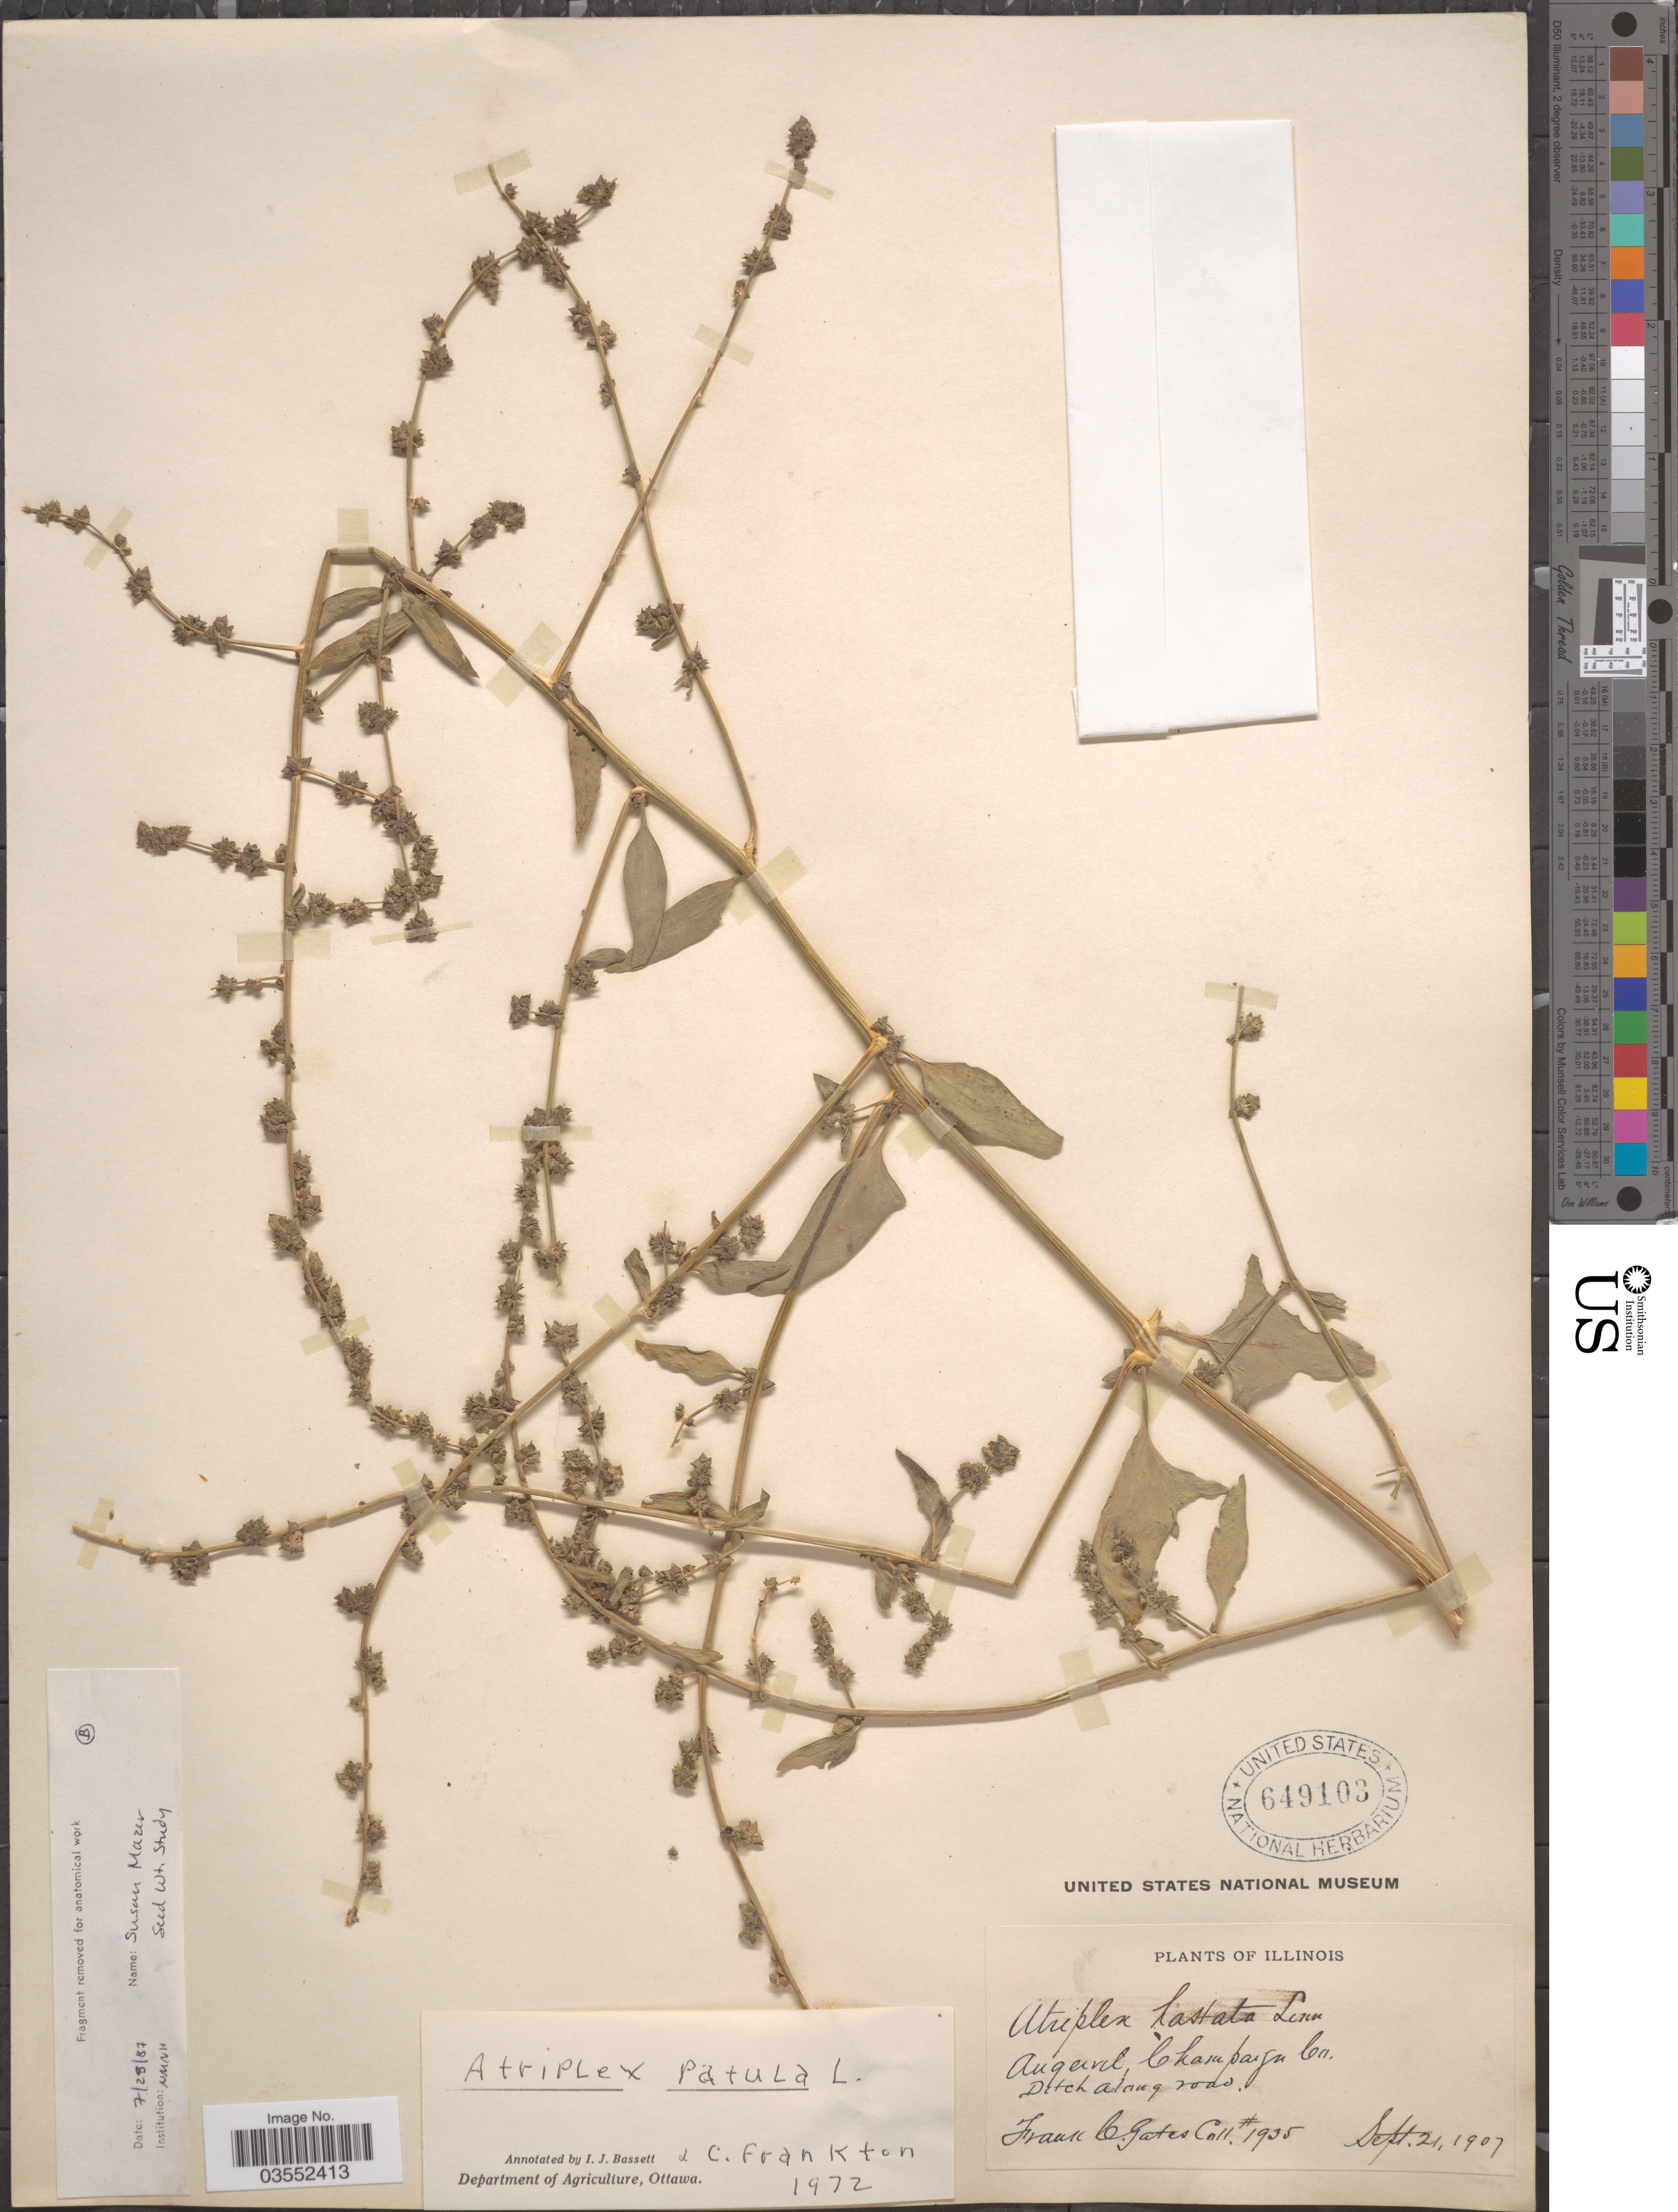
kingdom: Plantae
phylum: Tracheophyta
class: Magnoliopsida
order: Caryophyllales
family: Amaranthaceae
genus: Atriplex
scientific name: Atriplex patula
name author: L.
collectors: F. C. Gates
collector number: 1935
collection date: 1907-09-21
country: United States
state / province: Illinois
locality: Augervil Champaign Co., Ditch along road.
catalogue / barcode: US 649103